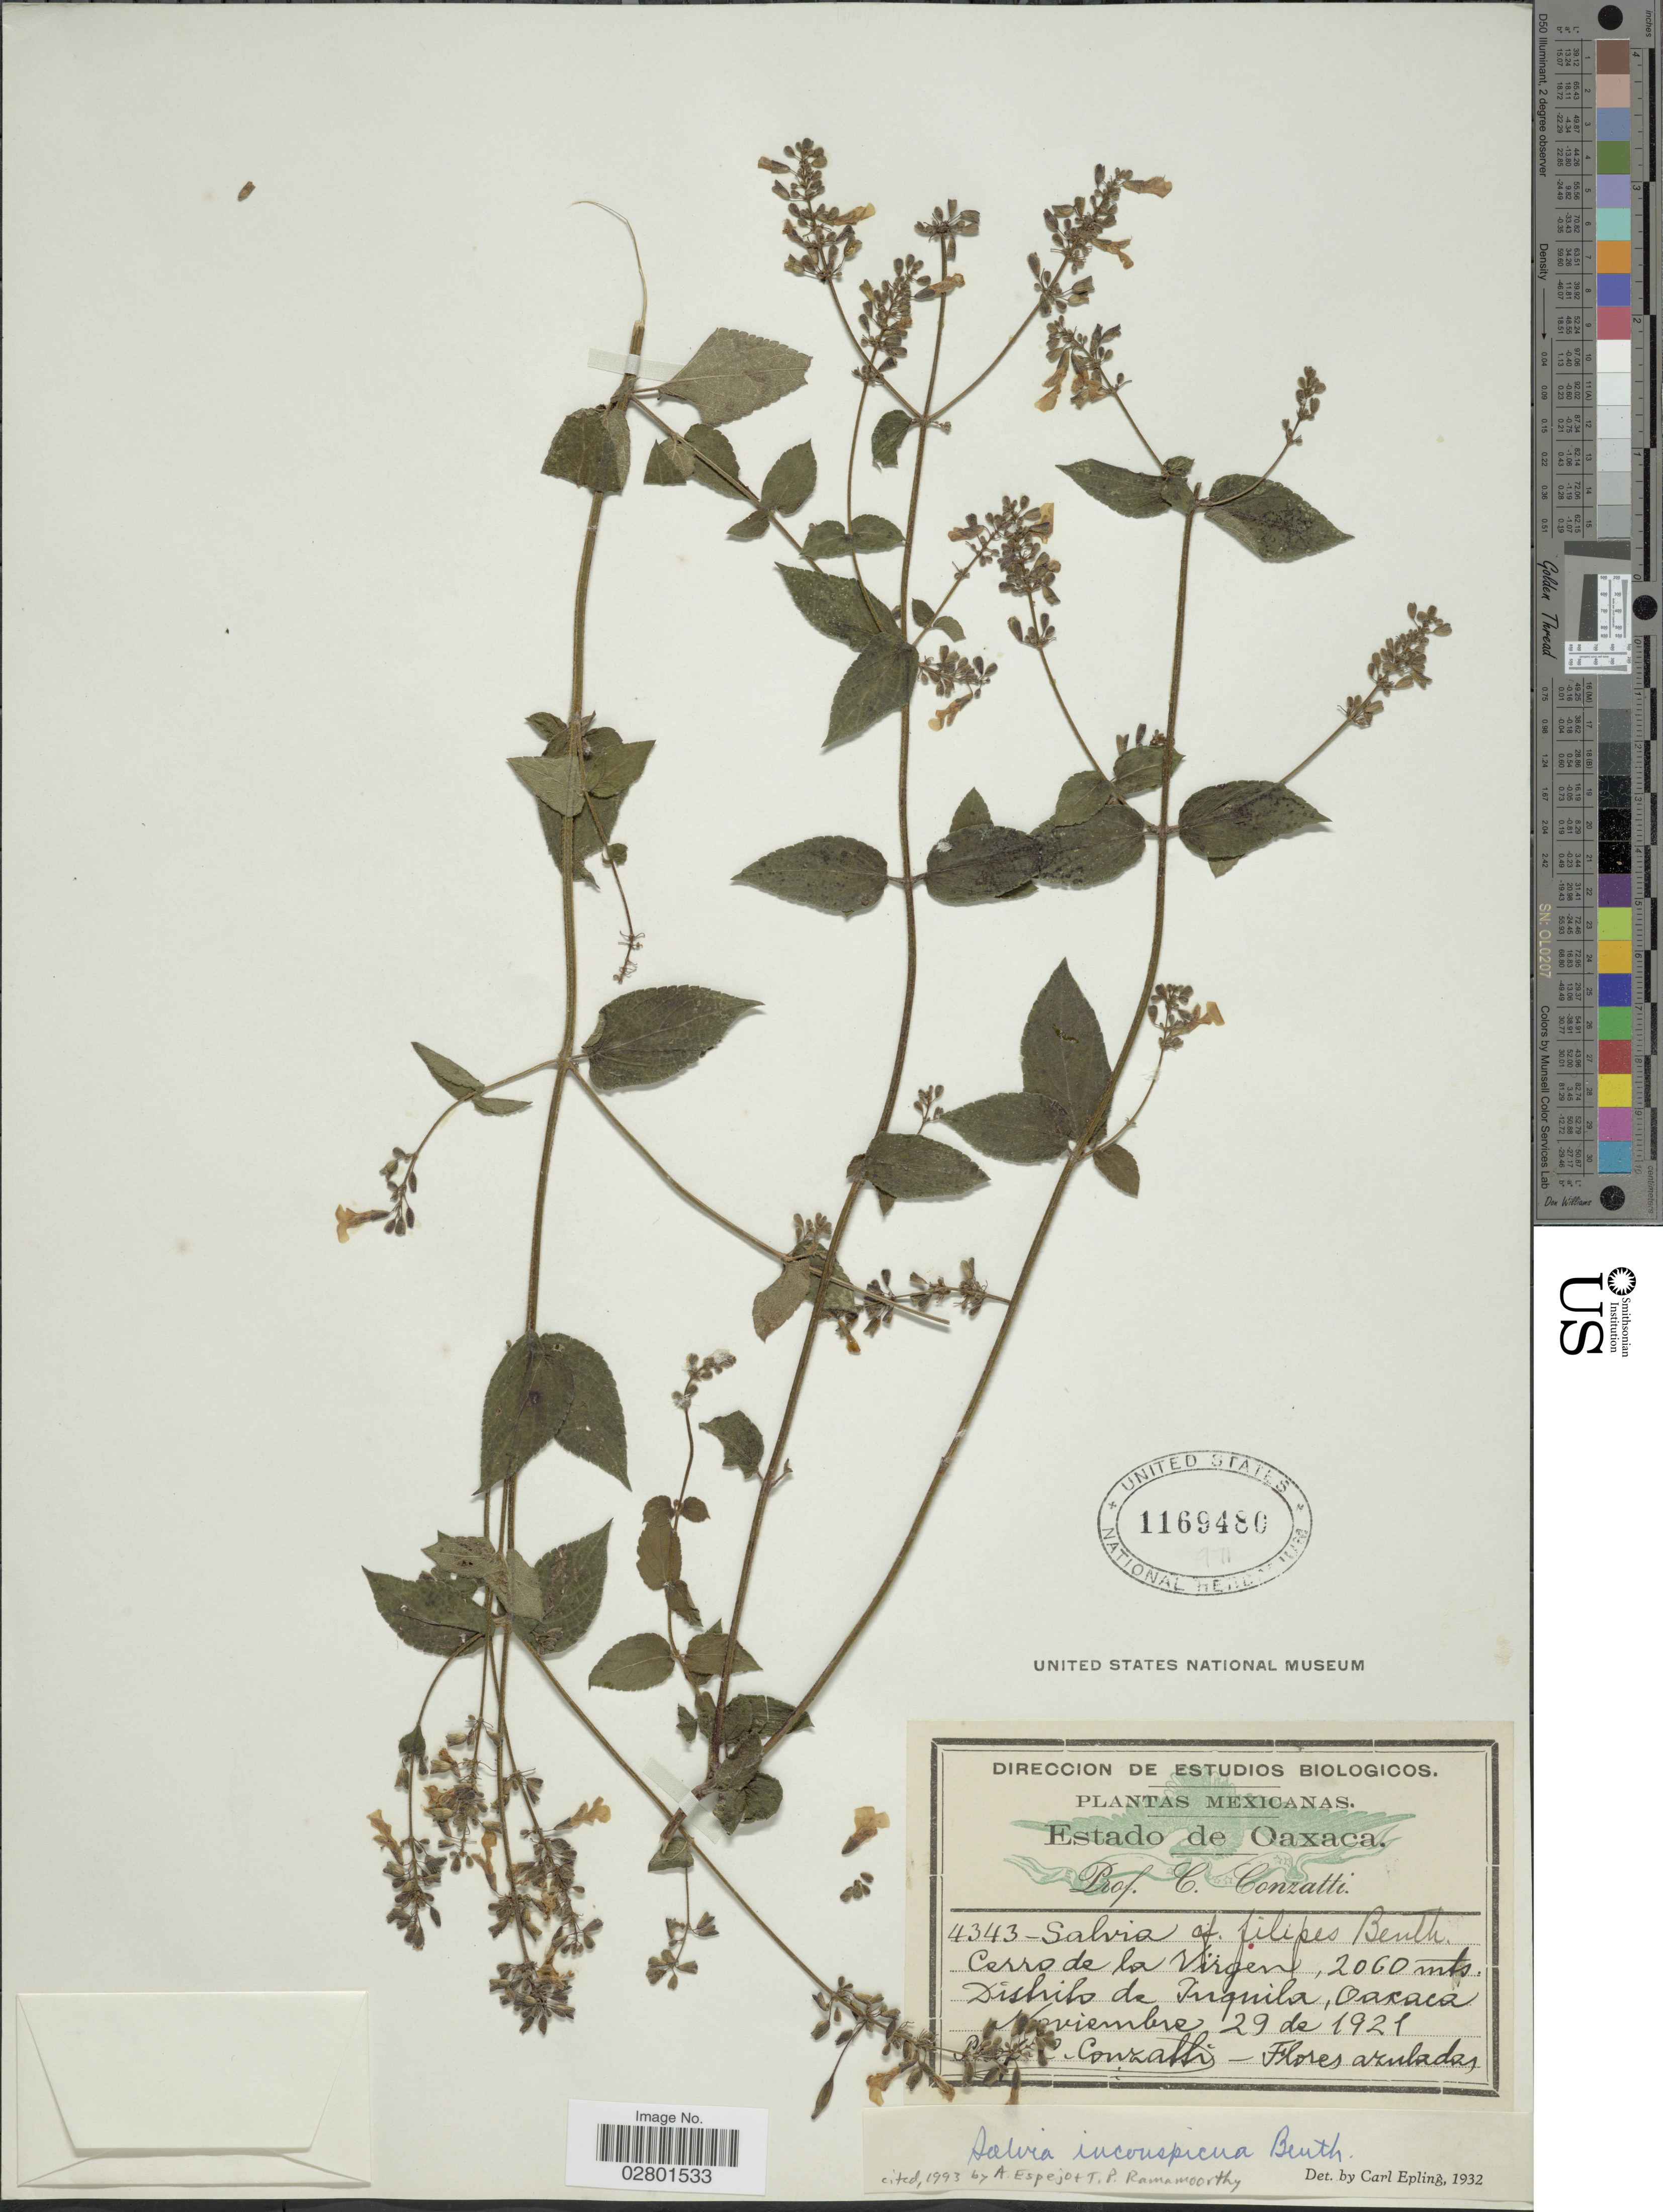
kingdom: Plantae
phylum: Tracheophyta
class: Magnoliopsida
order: Lamiales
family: Lamiaceae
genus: Salvia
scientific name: Salvia inconspicua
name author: Benth.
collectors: C. Conzatti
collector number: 4343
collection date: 1921-11-29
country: Mexico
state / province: Oaxaca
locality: Cerro de la Vïrgen, Dishilo de Juquila.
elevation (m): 2060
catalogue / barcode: US 1169480